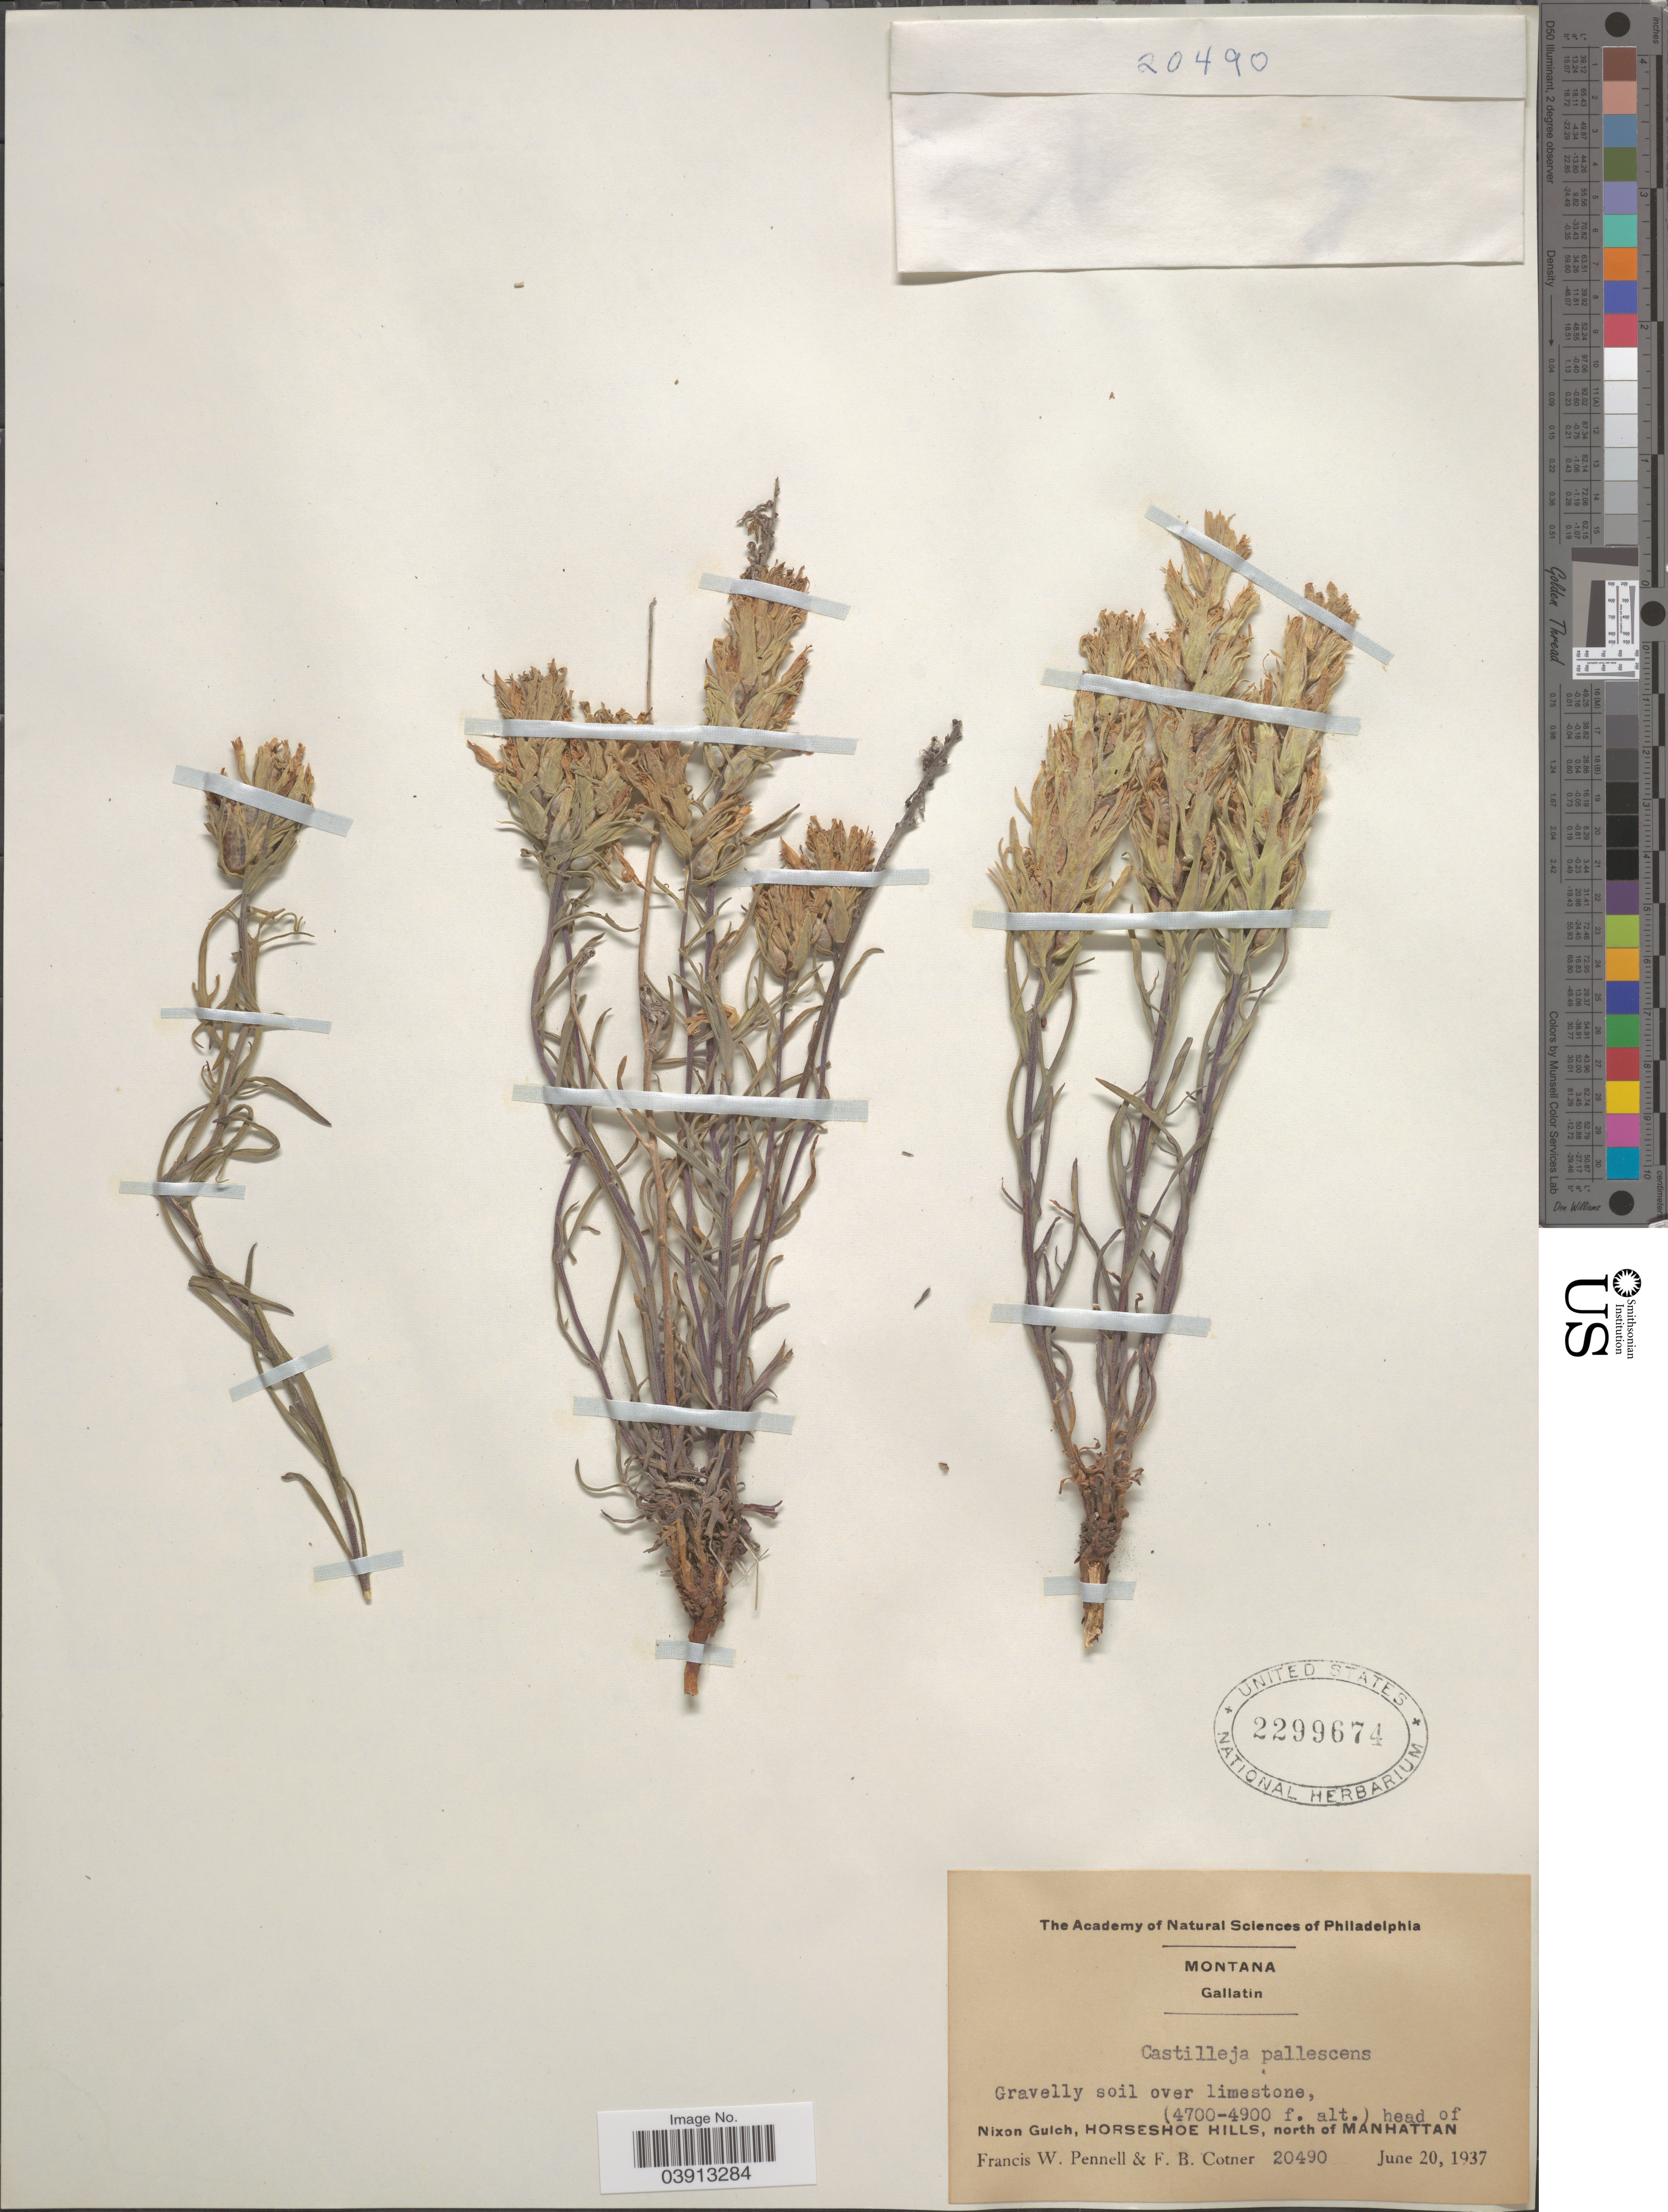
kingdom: Plantae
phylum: Tracheophyta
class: Magnoliopsida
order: Lamiales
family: Orobanchaceae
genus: Castilleja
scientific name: Castilleja pallescens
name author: (A. Gray) Greenm.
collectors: F. W. Pennell & F. Cotner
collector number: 20490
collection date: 1937-06-20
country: United States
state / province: Montana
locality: Gallatin. Head of Nixon Gulch, Horseshoe Hills, north of Manhattan.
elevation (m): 1433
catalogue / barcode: US 2299674